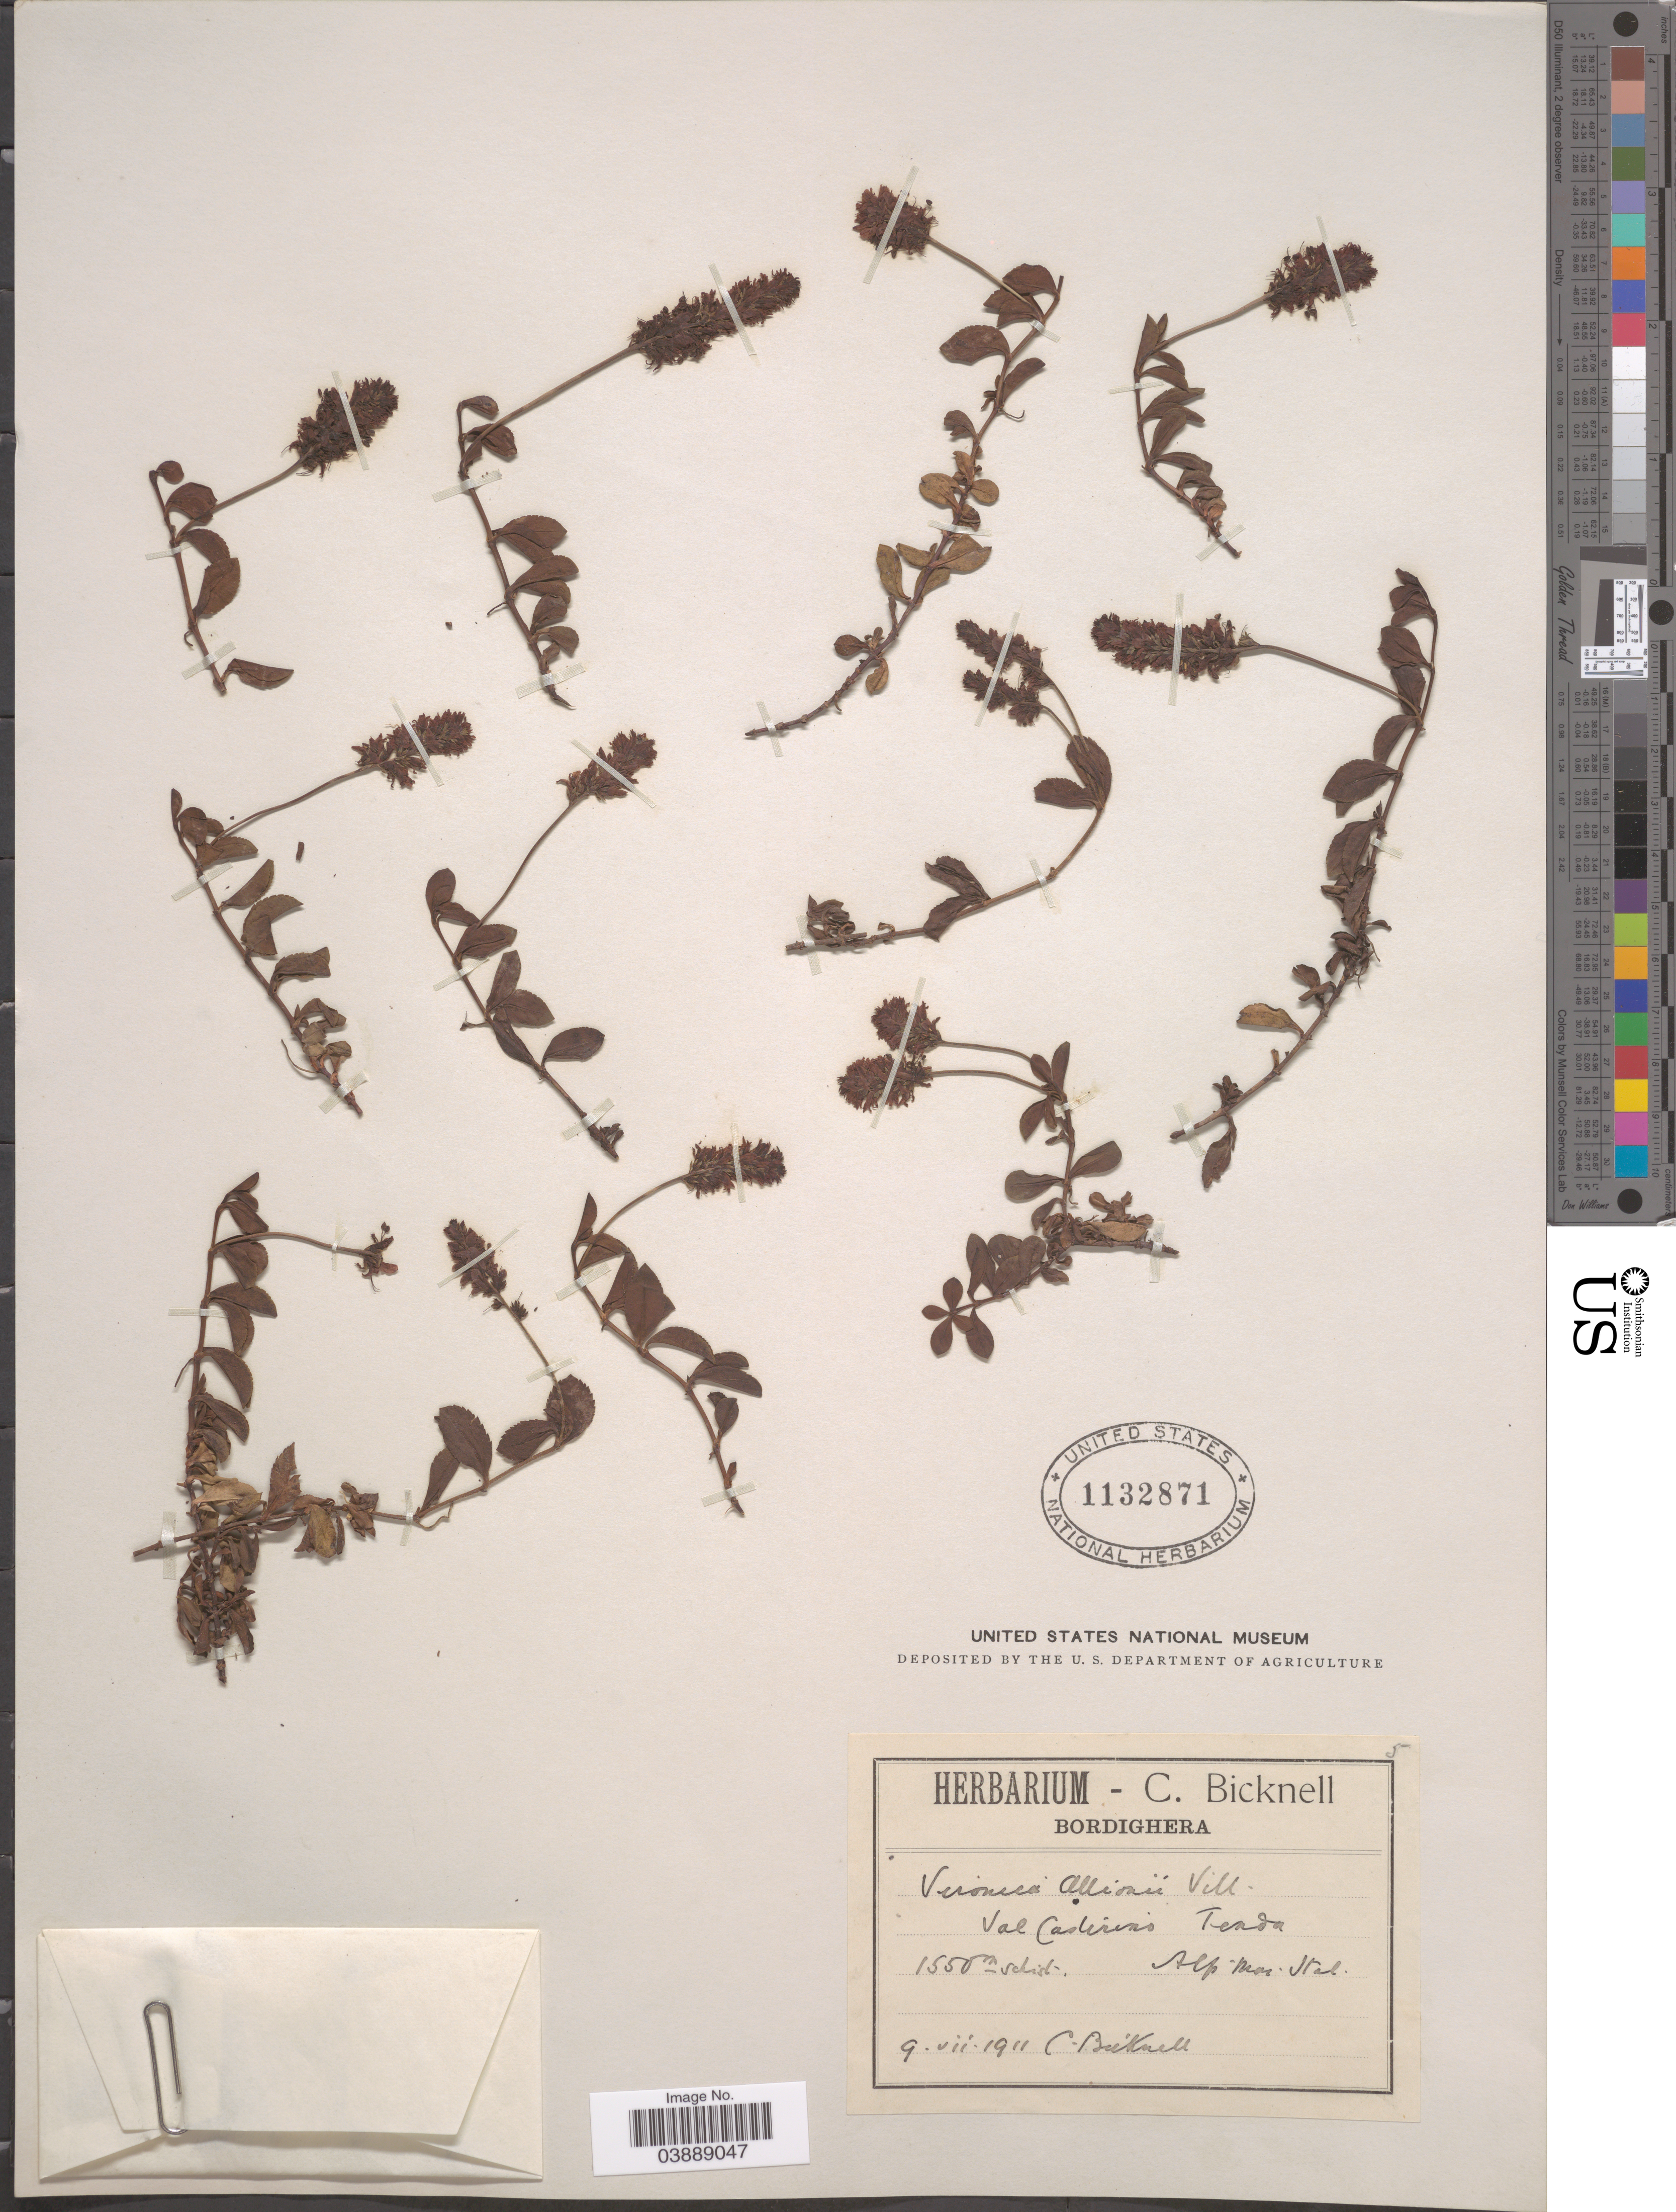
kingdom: Plantae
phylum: Tracheophyta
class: Magnoliopsida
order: Lamiales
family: Plantaginaceae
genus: Veronica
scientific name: Veronica allionii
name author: Vill.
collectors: C. Bicknell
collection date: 1911-07-09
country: Italy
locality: Val Castirens Tenda. Alp. Mar. Ital.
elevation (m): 1550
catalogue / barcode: US 1132871